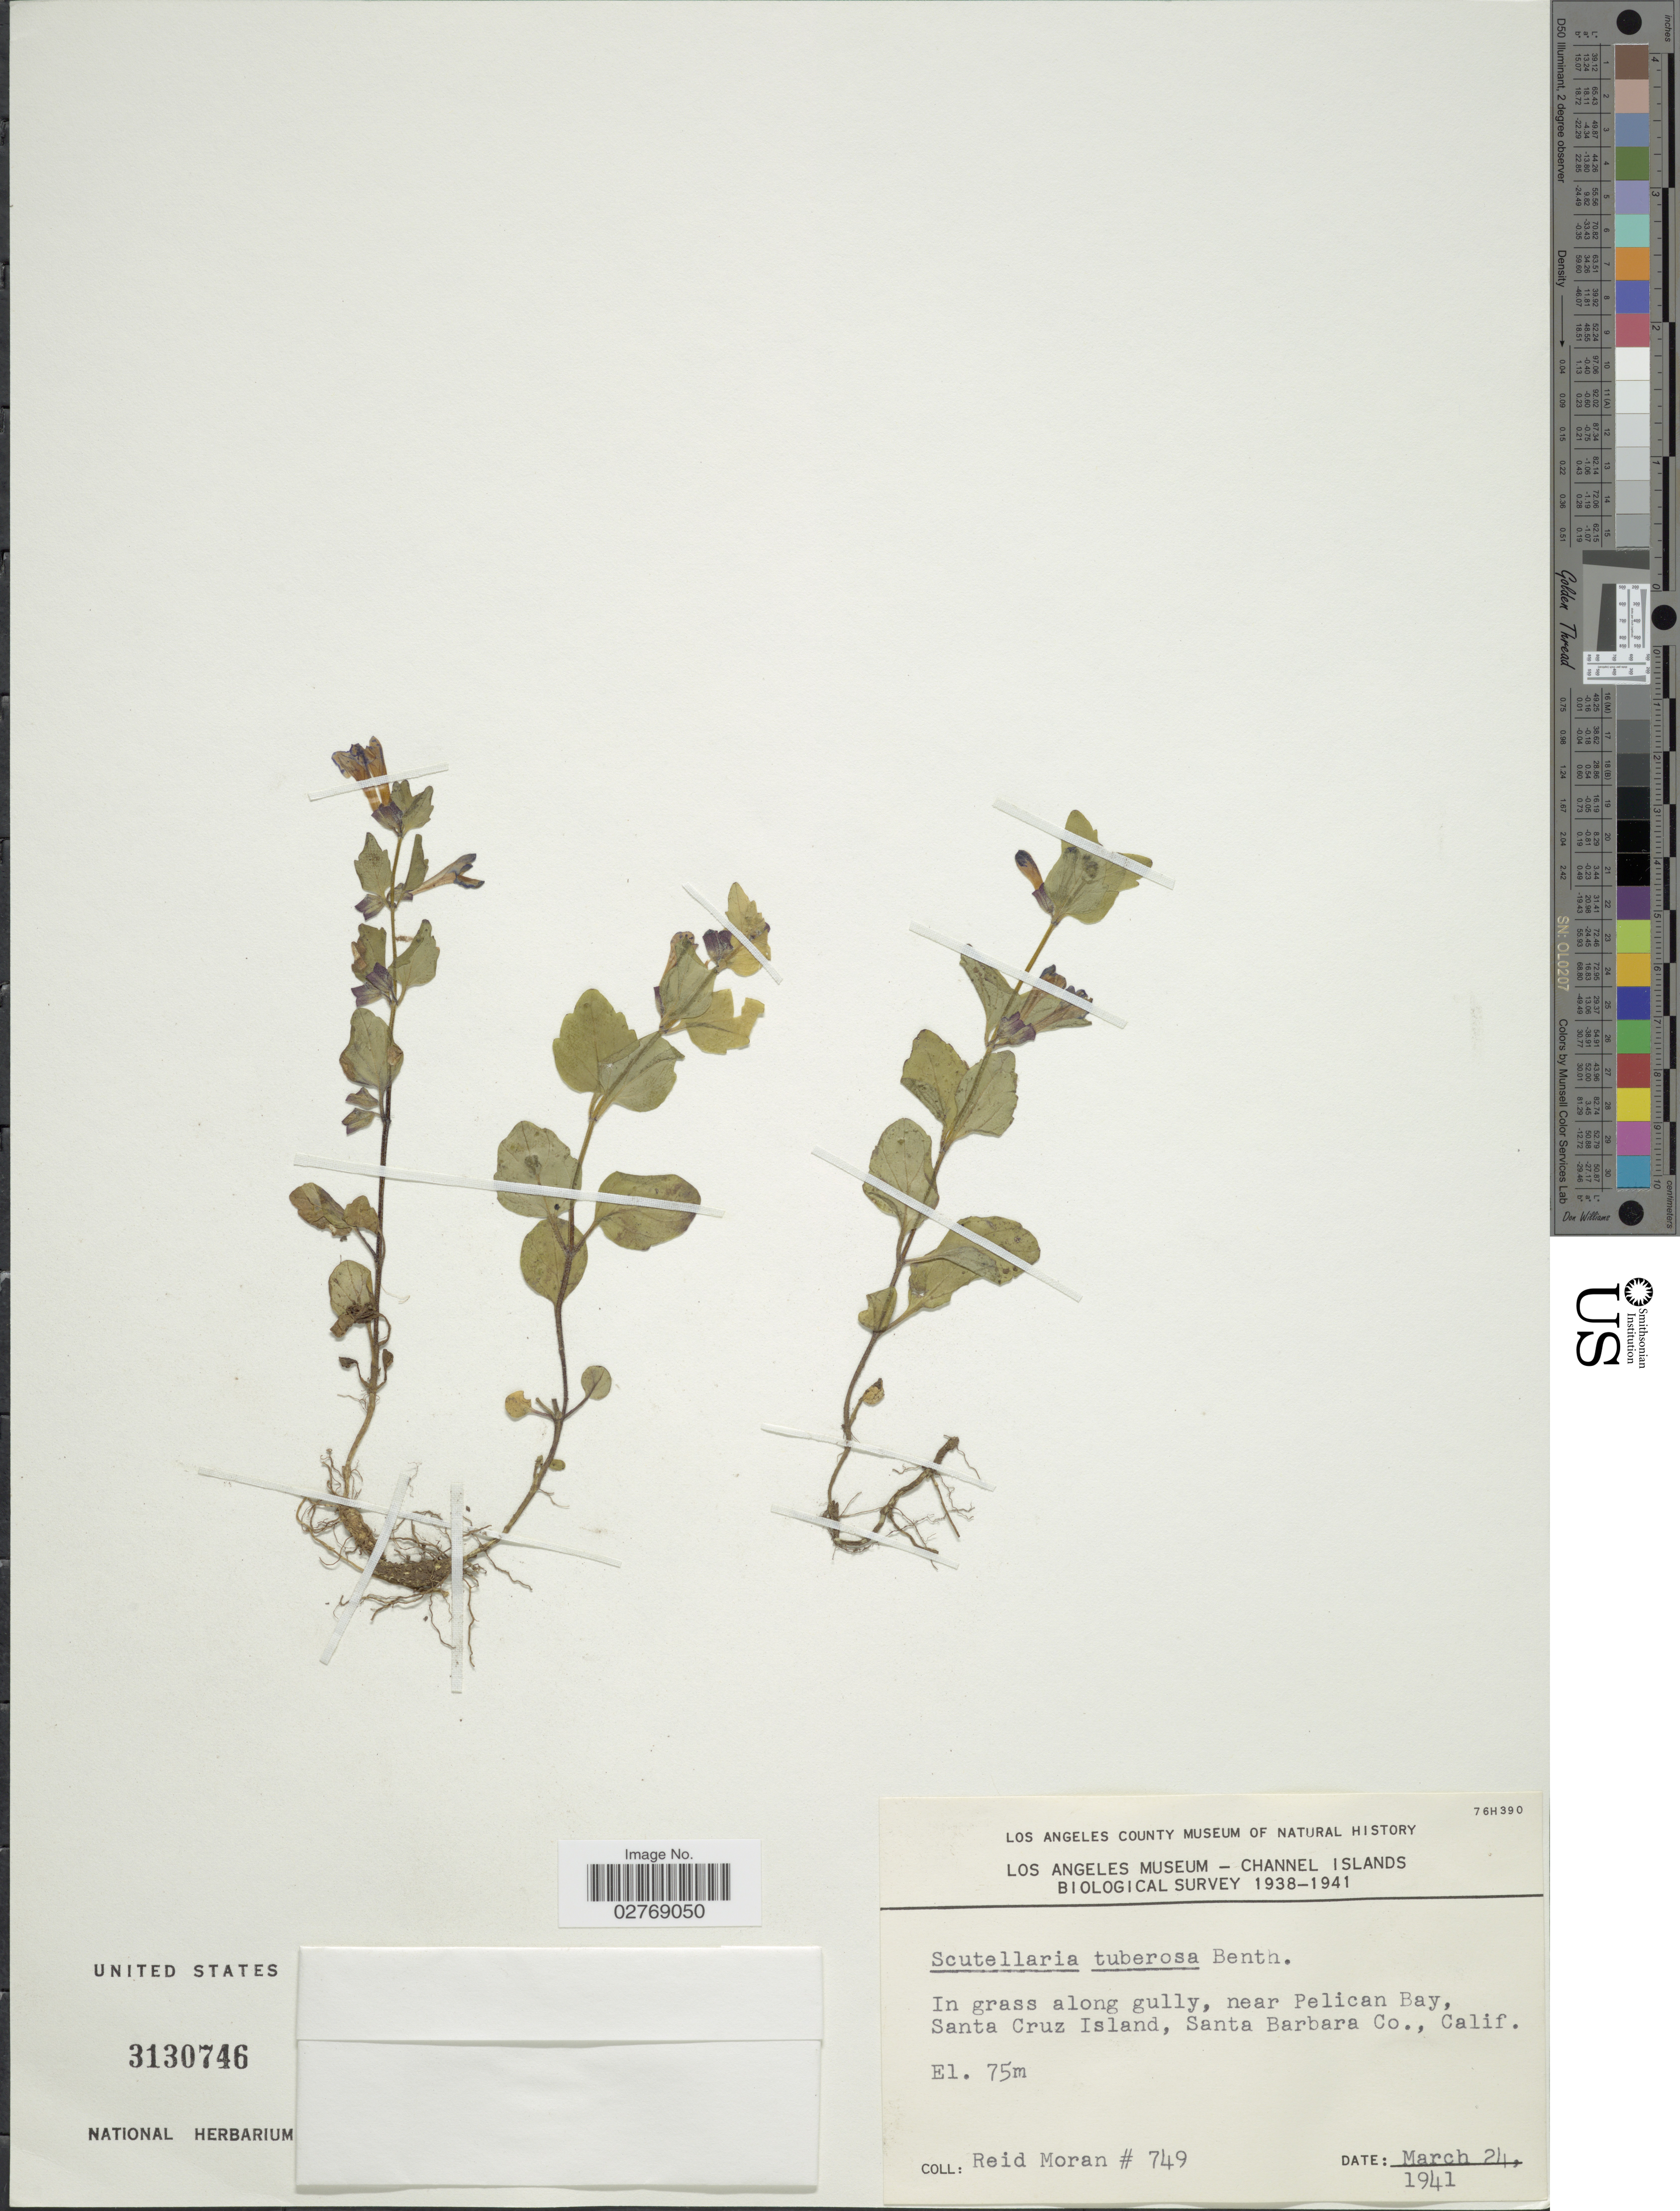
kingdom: Plantae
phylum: Tracheophyta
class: Magnoliopsida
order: Lamiales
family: Lamiaceae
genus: Scutellaria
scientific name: Scutellaria tuberosa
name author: Benth.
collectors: R. Moran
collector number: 749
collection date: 1941-03-24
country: United States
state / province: California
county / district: Santa Barbara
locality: In grass along gully, near Pelican Bay, Santa Cruz Island, Santa Barbara Co.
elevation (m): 75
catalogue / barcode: US 3130746